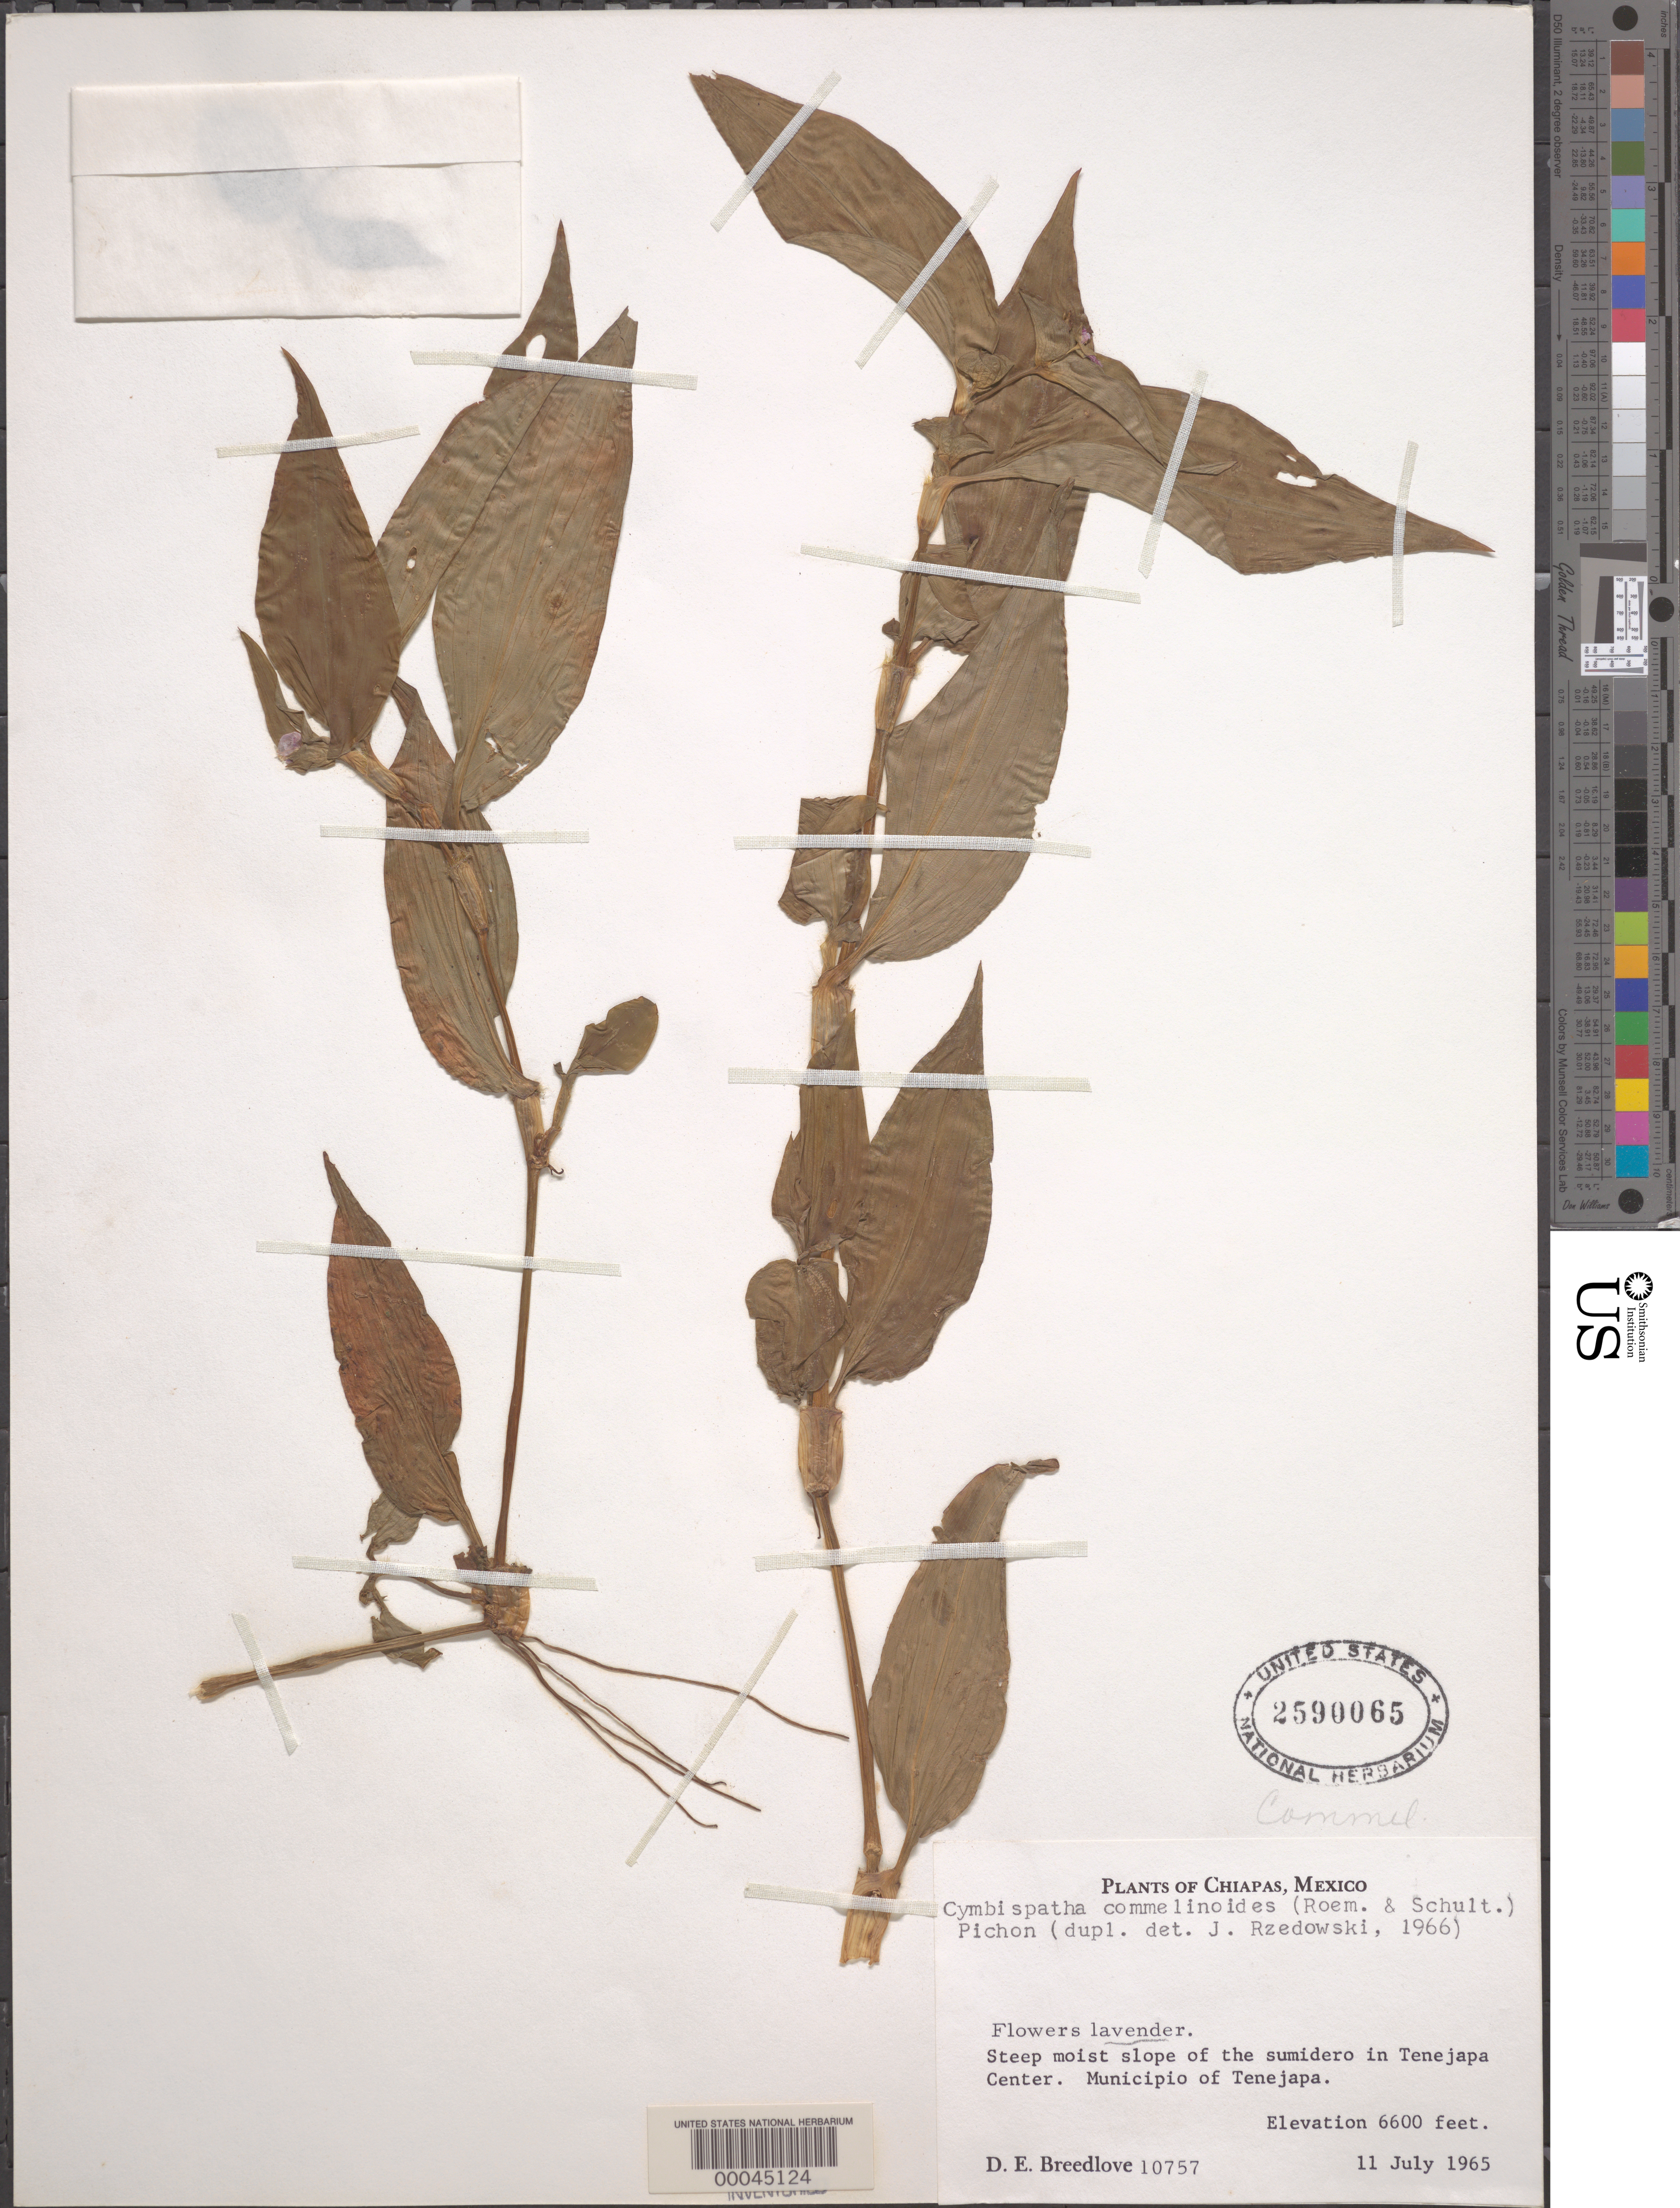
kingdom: Plantae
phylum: Tracheophyta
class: Liliopsida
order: Commelinales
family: Commelinaceae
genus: Tradescantia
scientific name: Tradescantia commelinoides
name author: Schult. & Schult. f.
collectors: D. E. Breedlove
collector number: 10757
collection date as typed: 11 Jul 1965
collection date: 1965-07-11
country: Mexico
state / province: Chiapas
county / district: Tenejapa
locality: Tenejapa center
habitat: Steep moist slope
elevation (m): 2013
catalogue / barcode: US 2590065